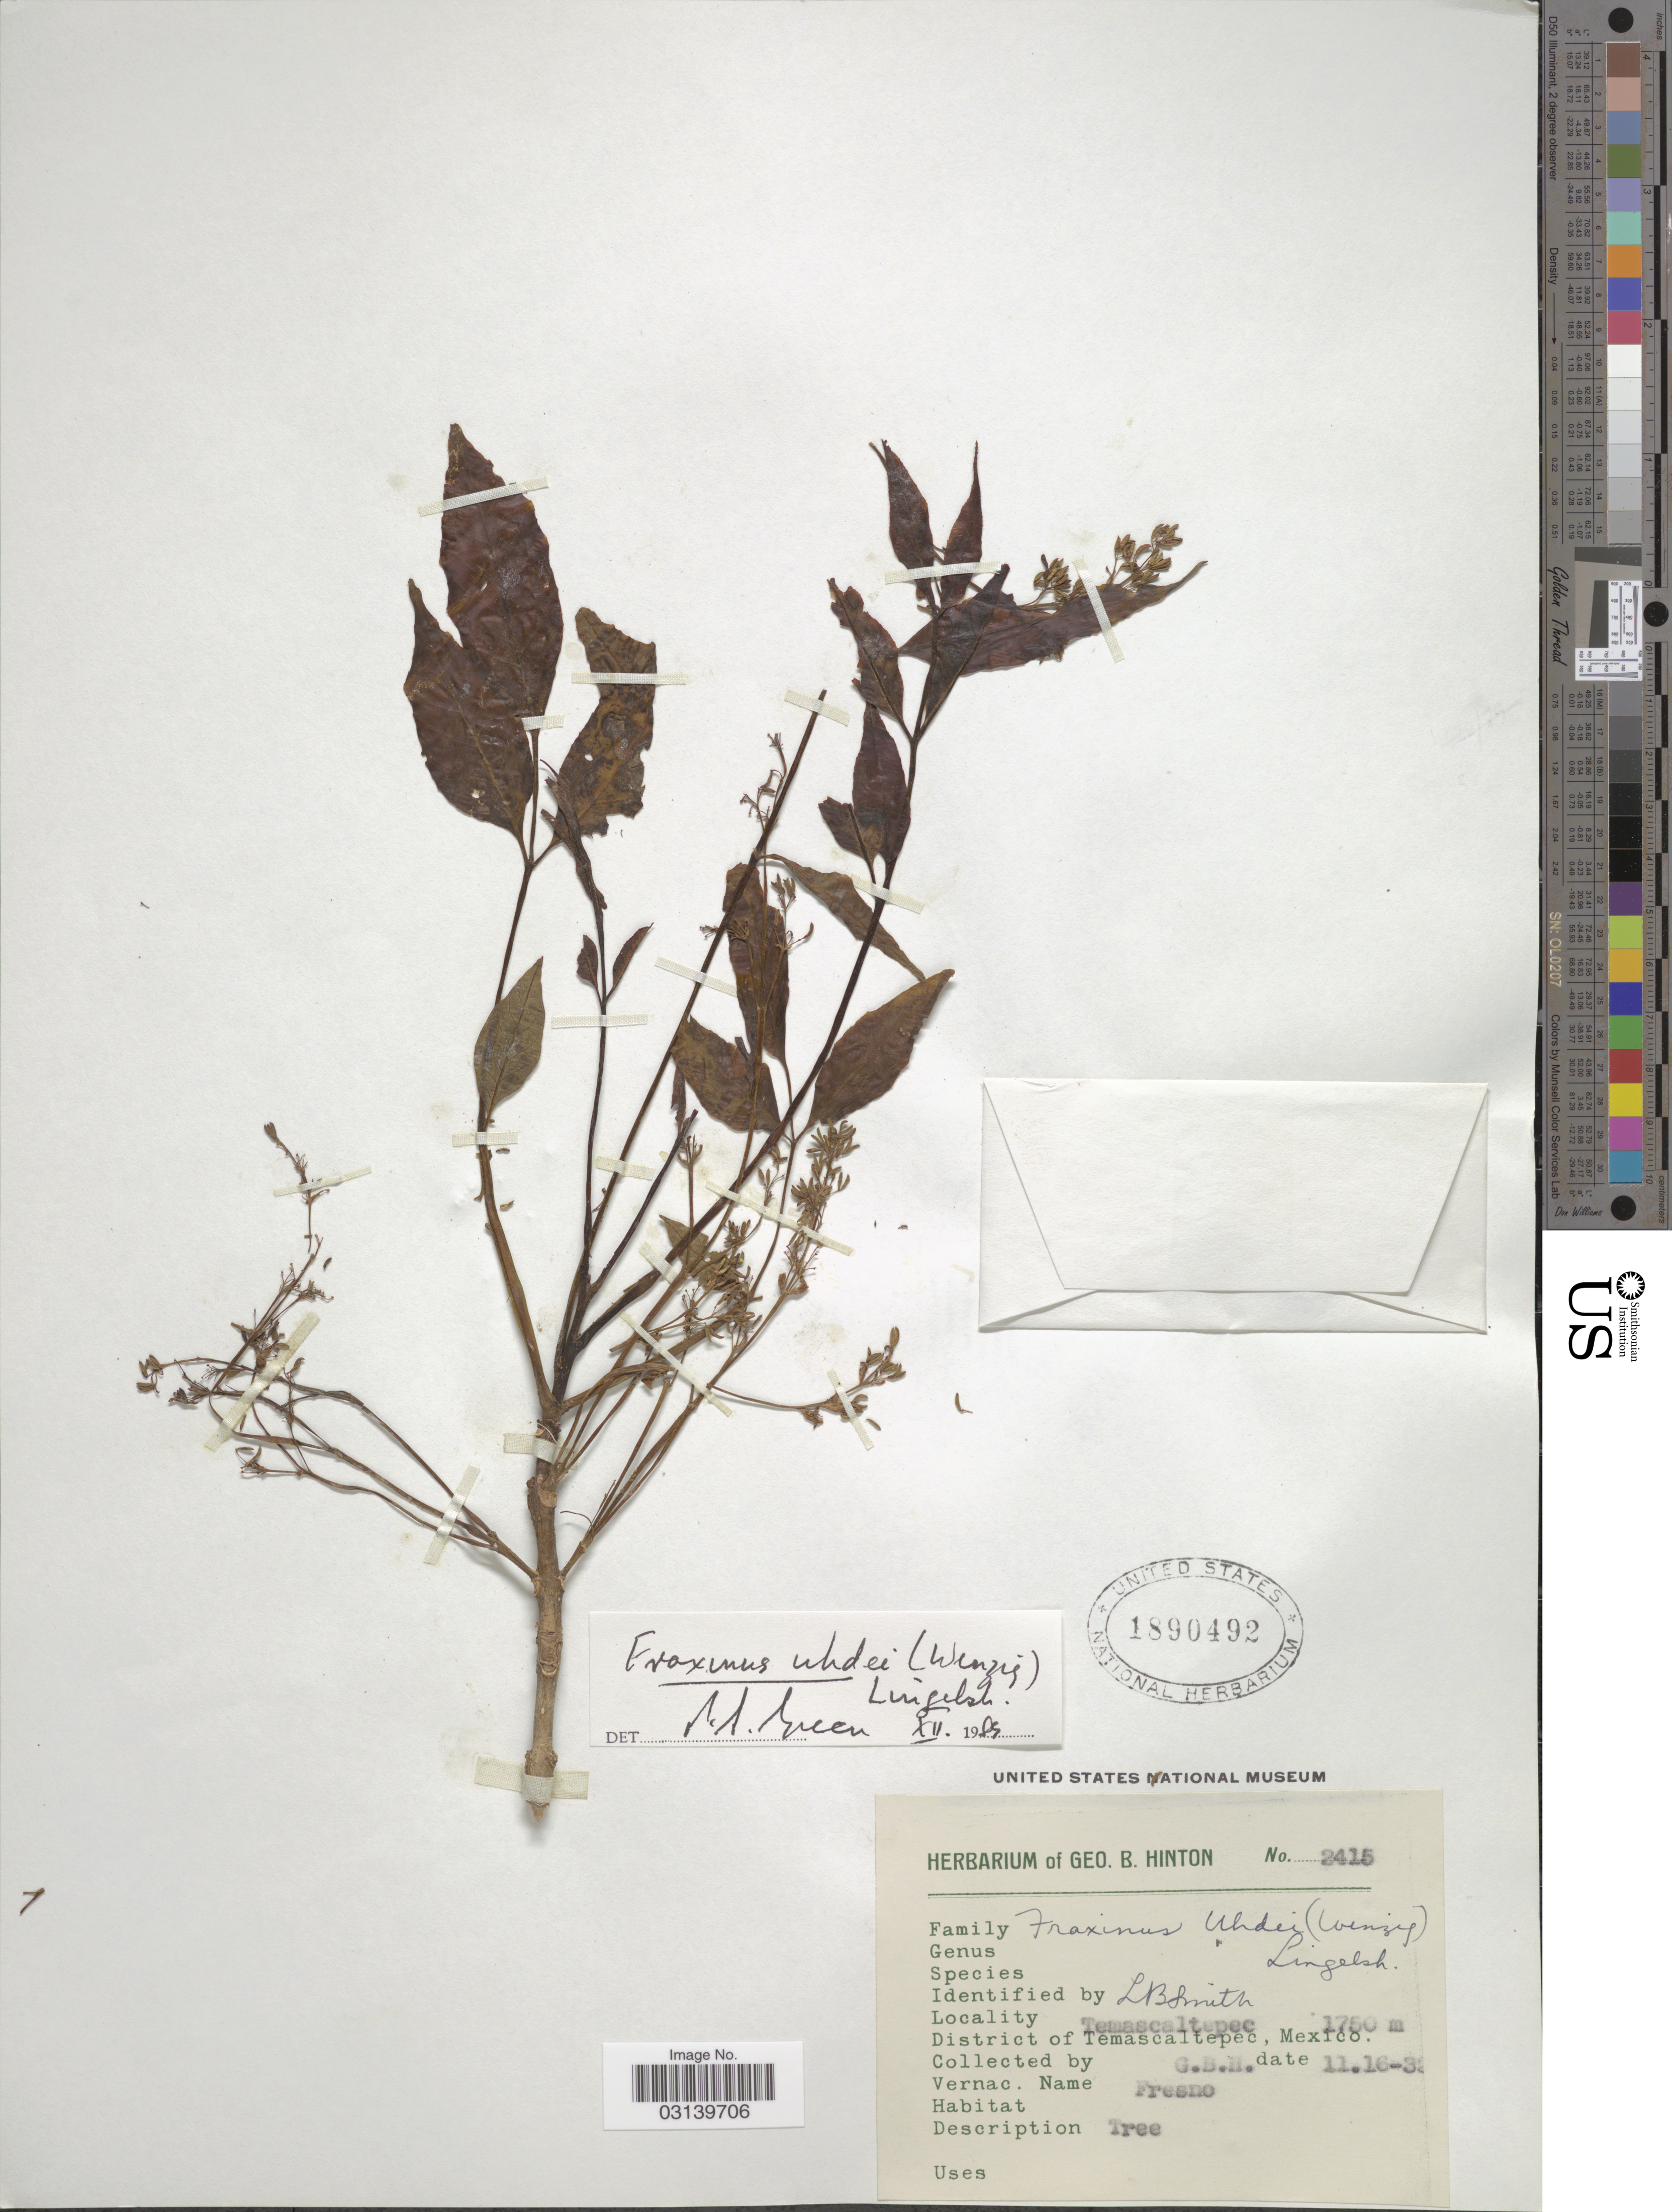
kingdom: Plantae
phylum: Tracheophyta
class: Magnoliopsida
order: Lamiales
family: Oleaceae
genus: Fraxinus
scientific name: Fraxinus uhdei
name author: (Wenz.) Lingelsh.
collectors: G. B. Hinton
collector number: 2415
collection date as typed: Transcribed d/m/y: 16/11/32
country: Mexico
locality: Temascaltepec. District of Temascaltepec.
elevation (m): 1750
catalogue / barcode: US 1890492